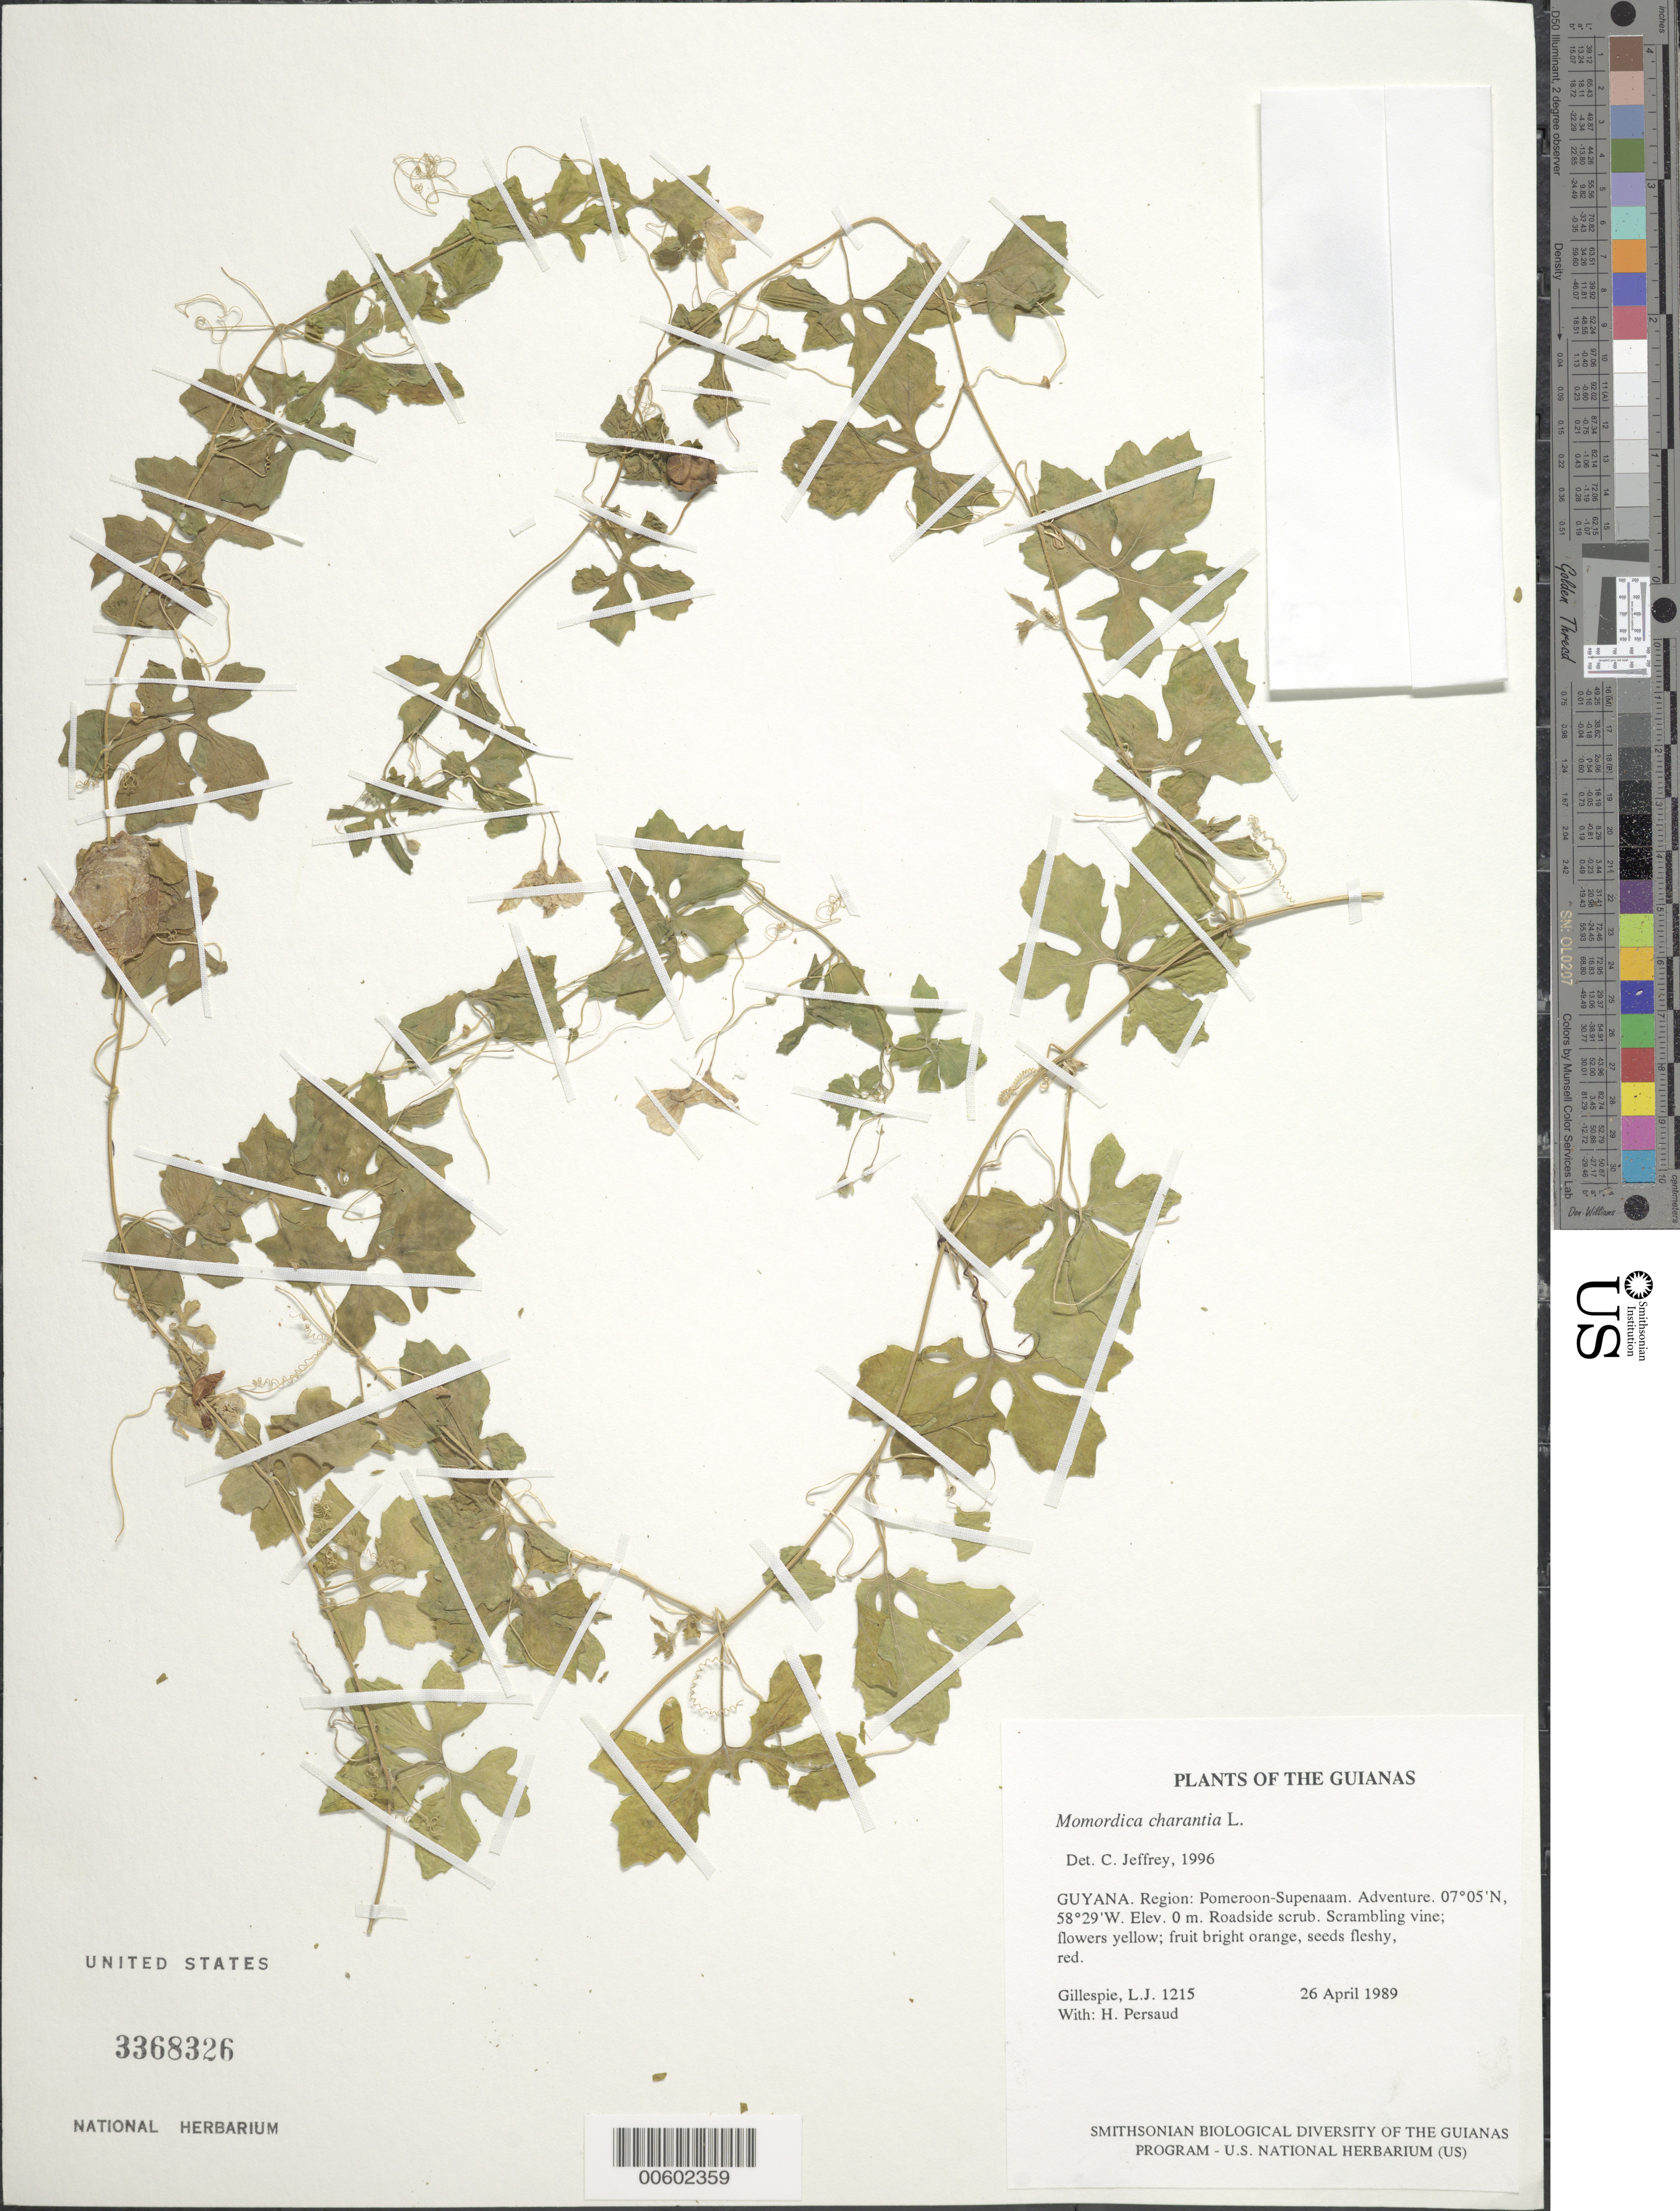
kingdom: Plantae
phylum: Tracheophyta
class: Magnoliopsida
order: Cucurbitales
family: Cucurbitaceae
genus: Momordica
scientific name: Momordica charantia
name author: L.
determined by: Nee, Michael H.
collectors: L. J. Gillespie & H. Persaud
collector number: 1215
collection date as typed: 26 April 1989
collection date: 1989-04-26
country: Guyana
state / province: Pomeroon-Supenaam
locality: Adventure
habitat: Roadside scrub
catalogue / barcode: US 3368326